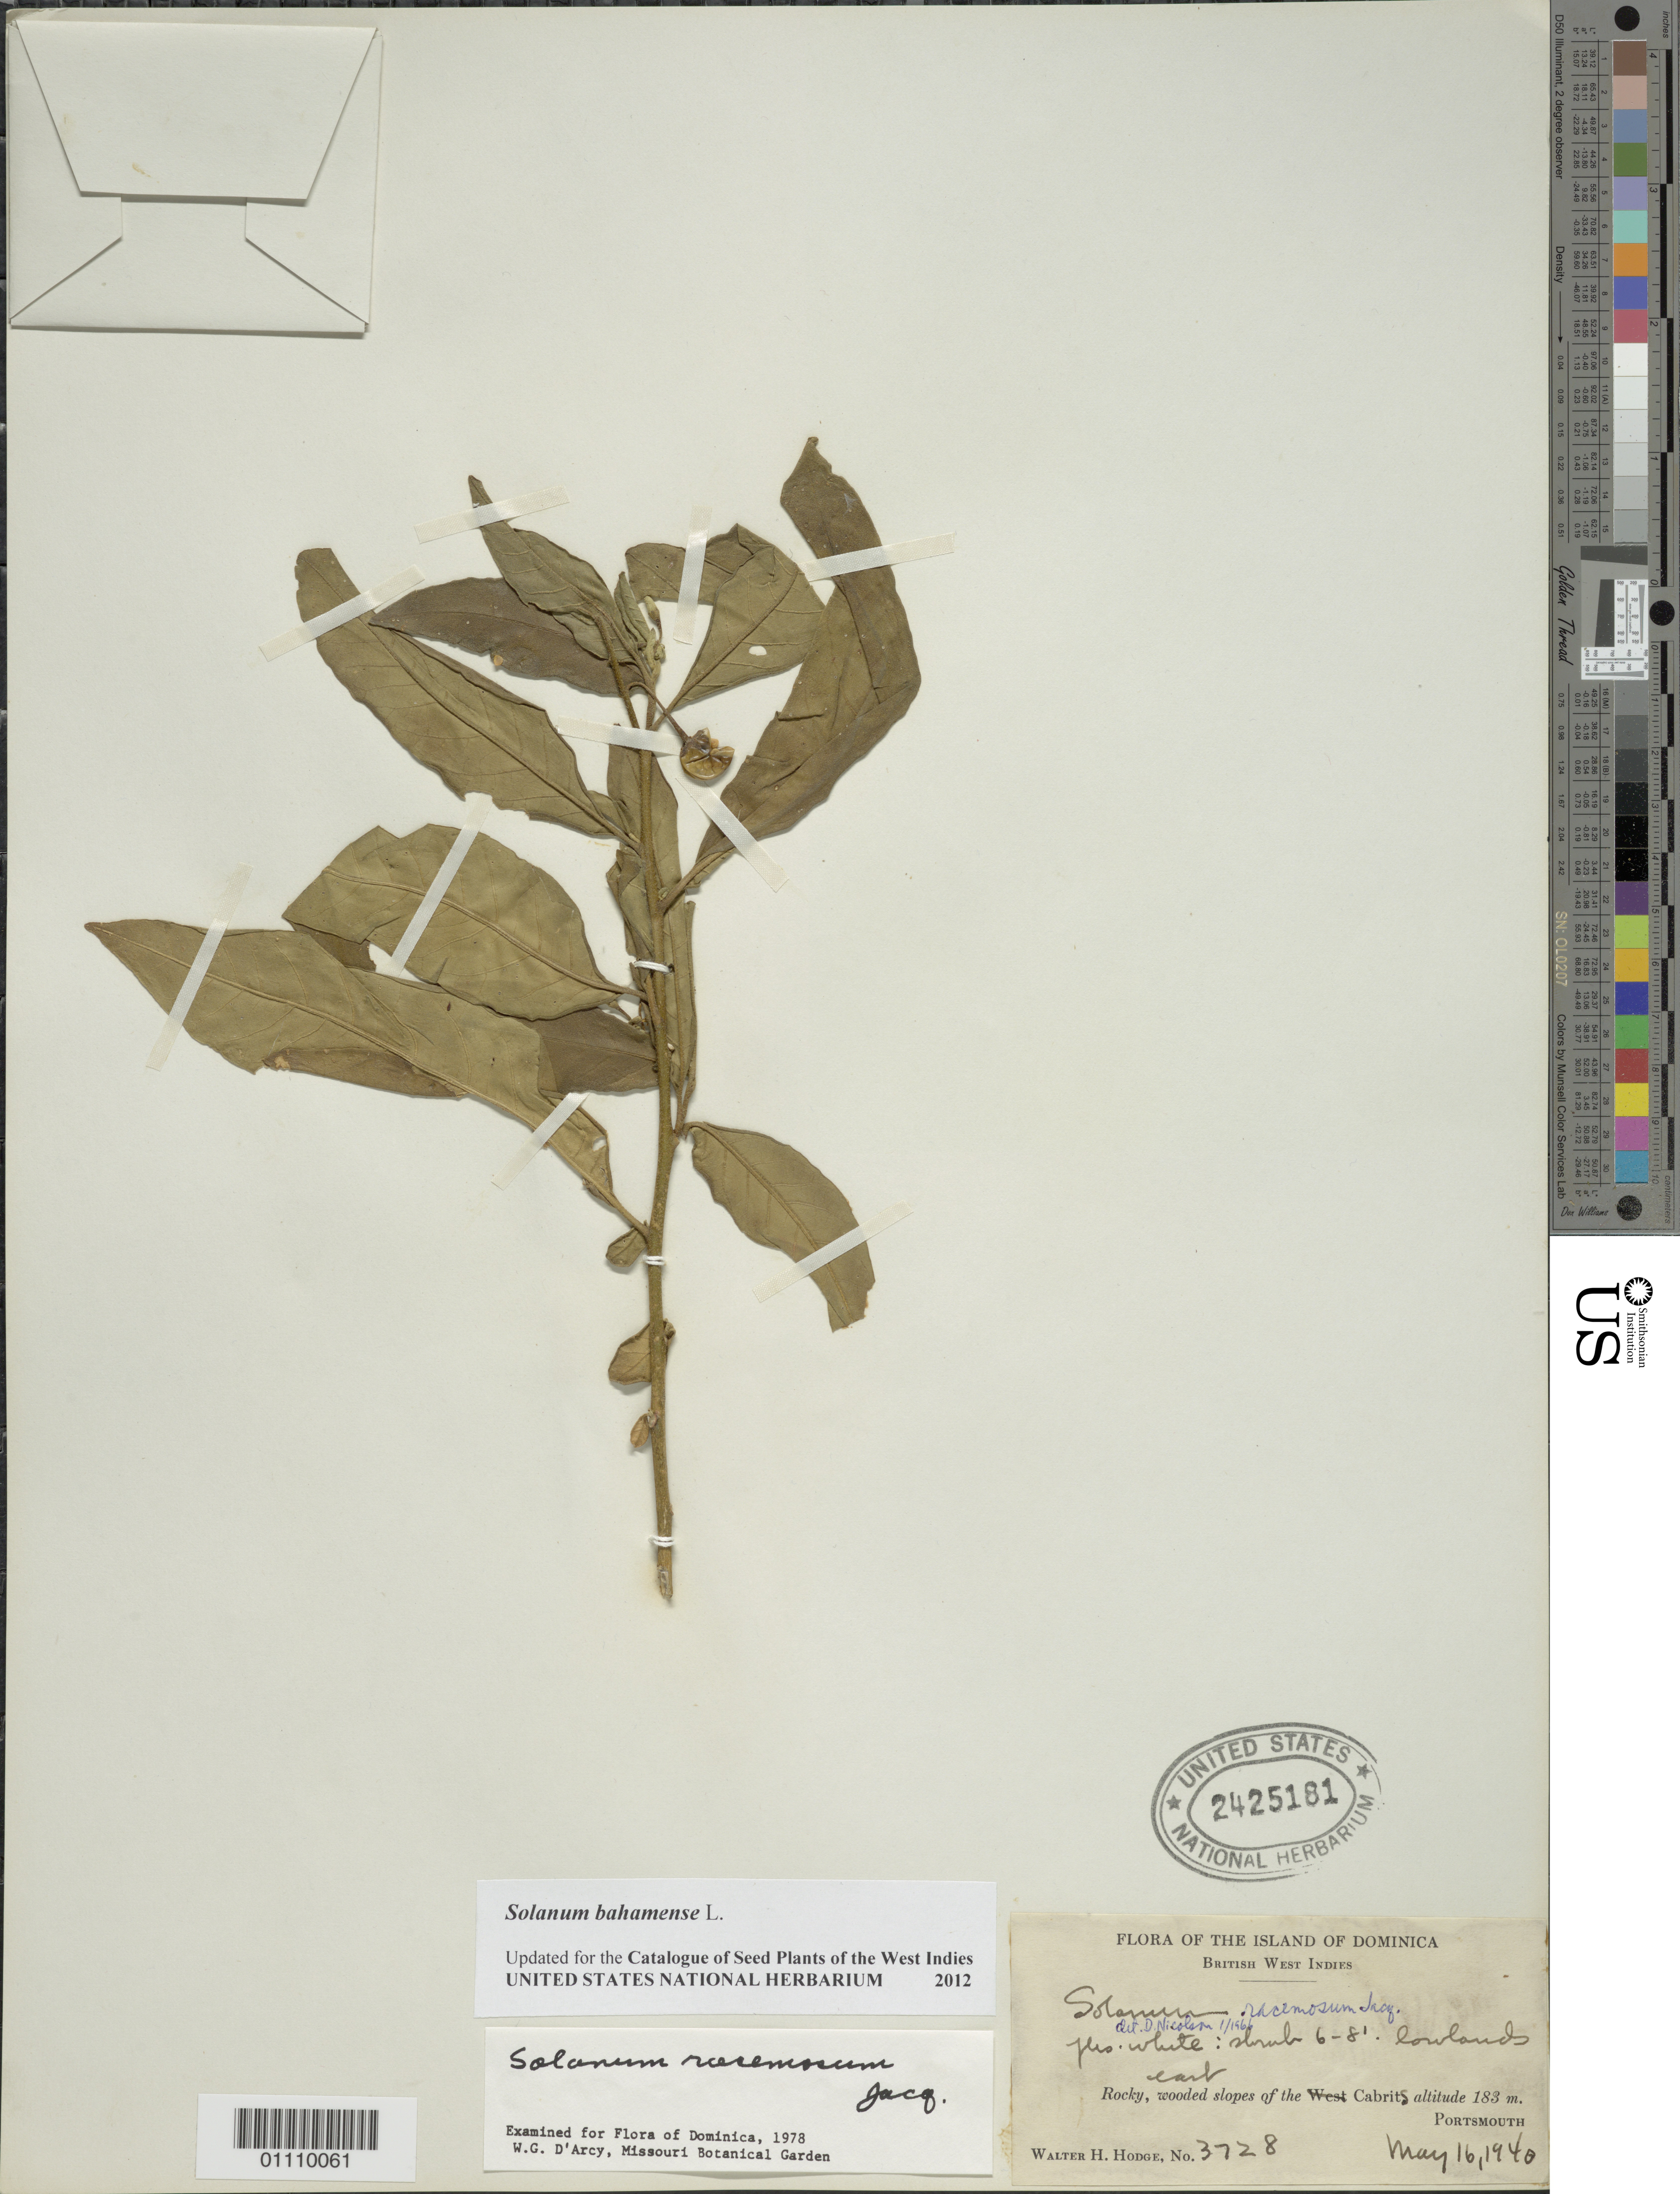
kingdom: Plantae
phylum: Tracheophyta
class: Magnoliopsida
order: Solanales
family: Solanaceae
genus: Solanum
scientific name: Solanum bahamense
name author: L.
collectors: W. Hodge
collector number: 3728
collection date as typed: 16 May 1940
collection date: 1940-05-16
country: Dominica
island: Dominica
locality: Portsmouth, Cabrits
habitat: Rocky, wooded slopes, east; lowlands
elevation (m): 183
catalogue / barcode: US 2425181